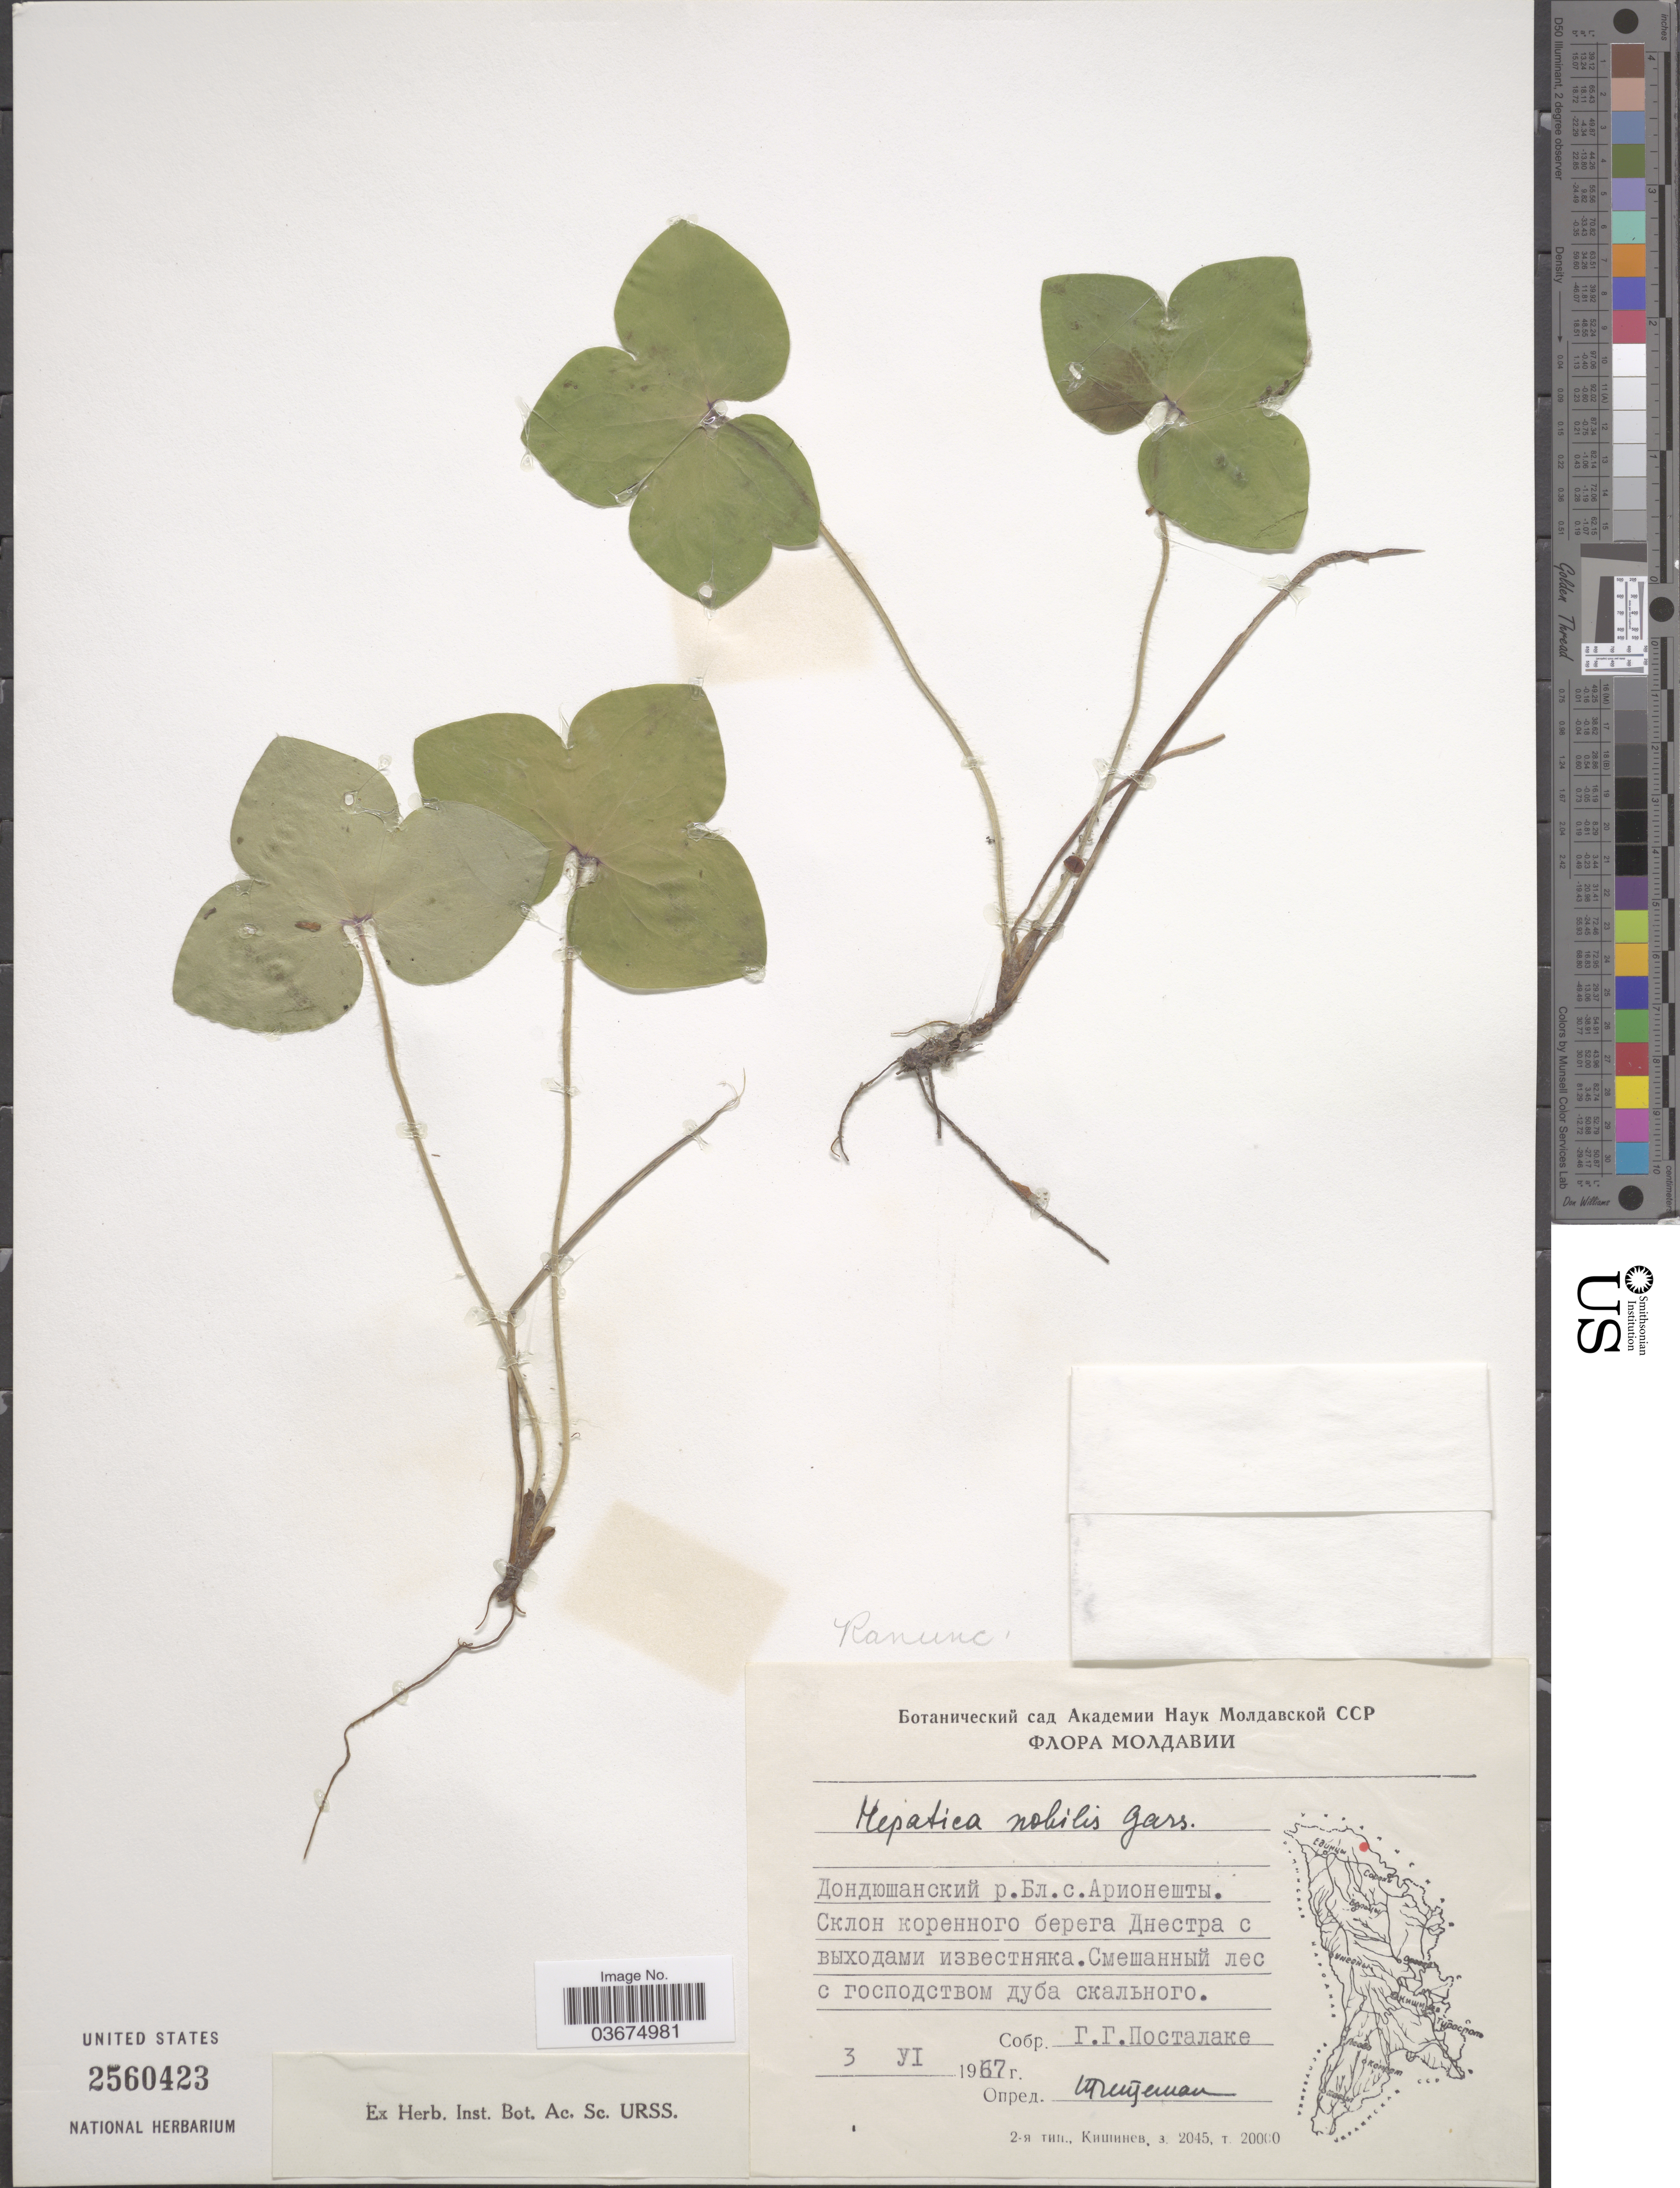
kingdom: Plantae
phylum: Tracheophyta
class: Magnoliopsida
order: Ranunculales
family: Ranunculaceae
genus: Hepatica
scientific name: Hepatica nobilis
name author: Schreb.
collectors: G. Postalake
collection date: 1967-06-03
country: Moldova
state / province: Donduseni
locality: near village Arioneshty.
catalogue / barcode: US 2560423